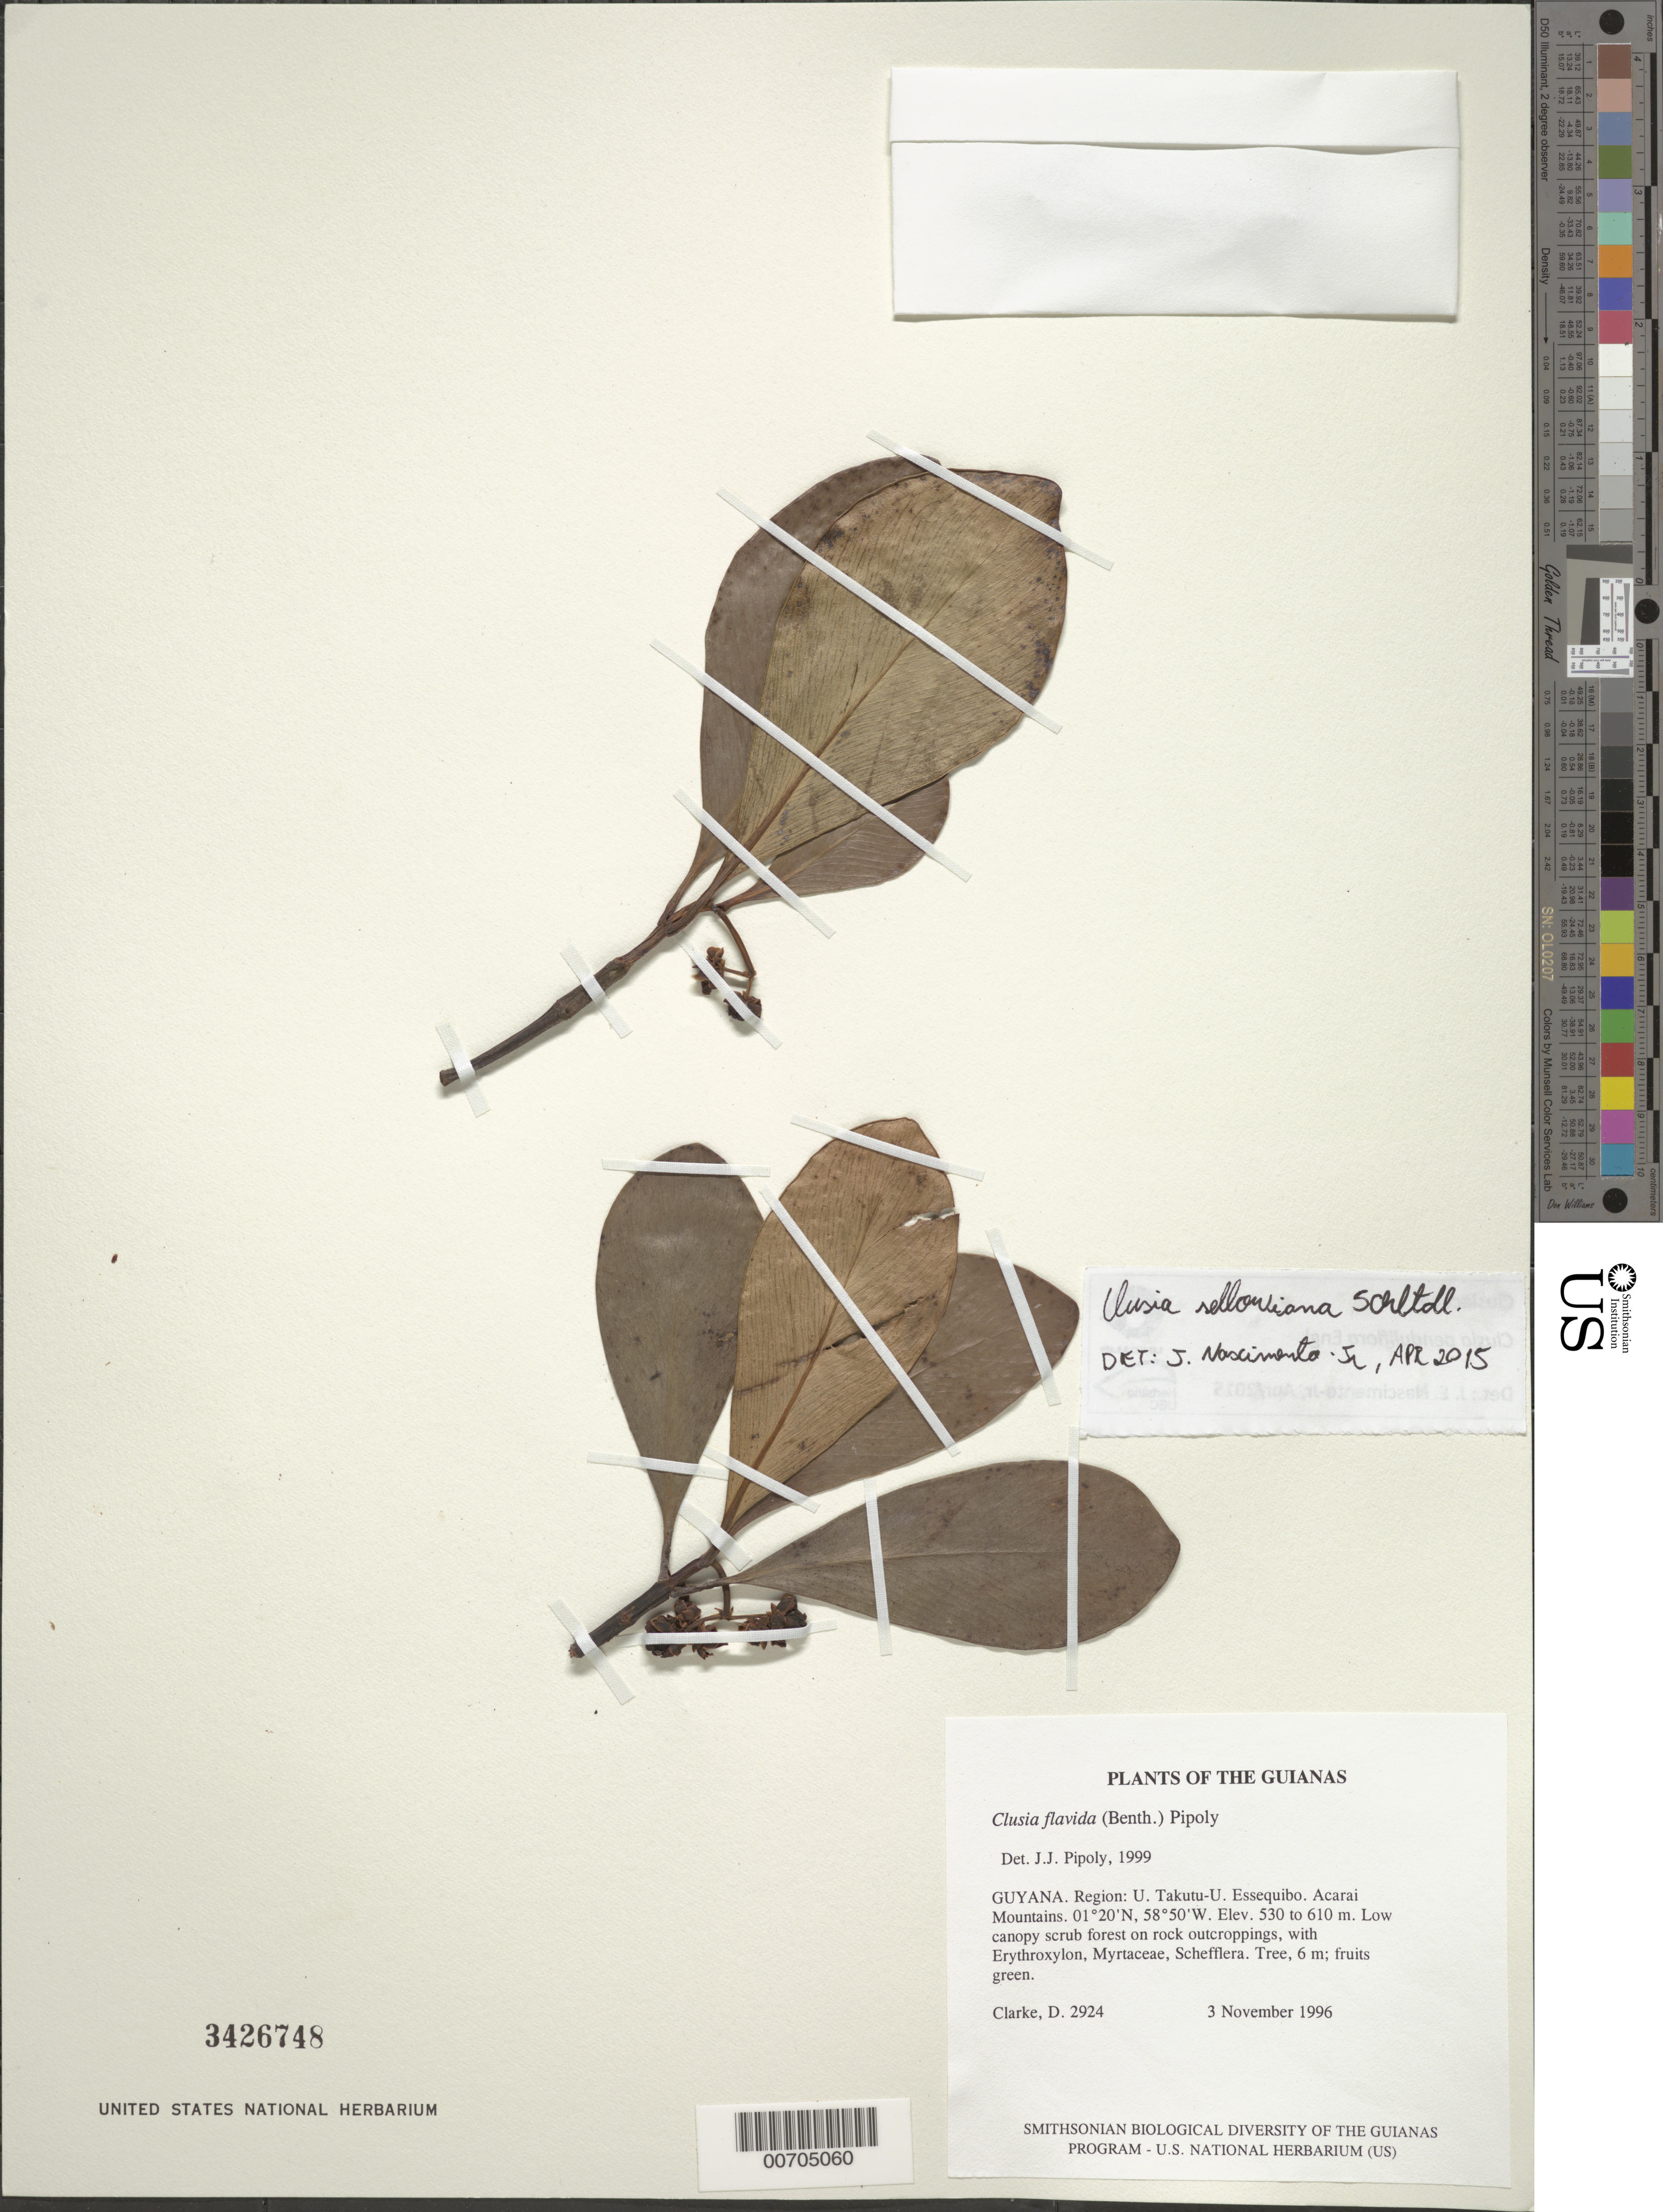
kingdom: Plantae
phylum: Tracheophyta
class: Magnoliopsida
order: Malpighiales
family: Clusiaceae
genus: Clusia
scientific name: Clusia sellowiana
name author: Schltdl.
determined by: Nascimento, Jose E., Jr.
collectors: H. D. Clarke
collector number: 2924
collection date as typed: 3 November 1996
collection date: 1996-11-03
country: Guyana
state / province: U. Takutu-U. Essequibo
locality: Acarai Mountains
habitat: Low canopy scrub forest on rock outcroppings, with Erythroxylum, Myrtaceae, Schefflera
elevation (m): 530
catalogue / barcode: US 3426748